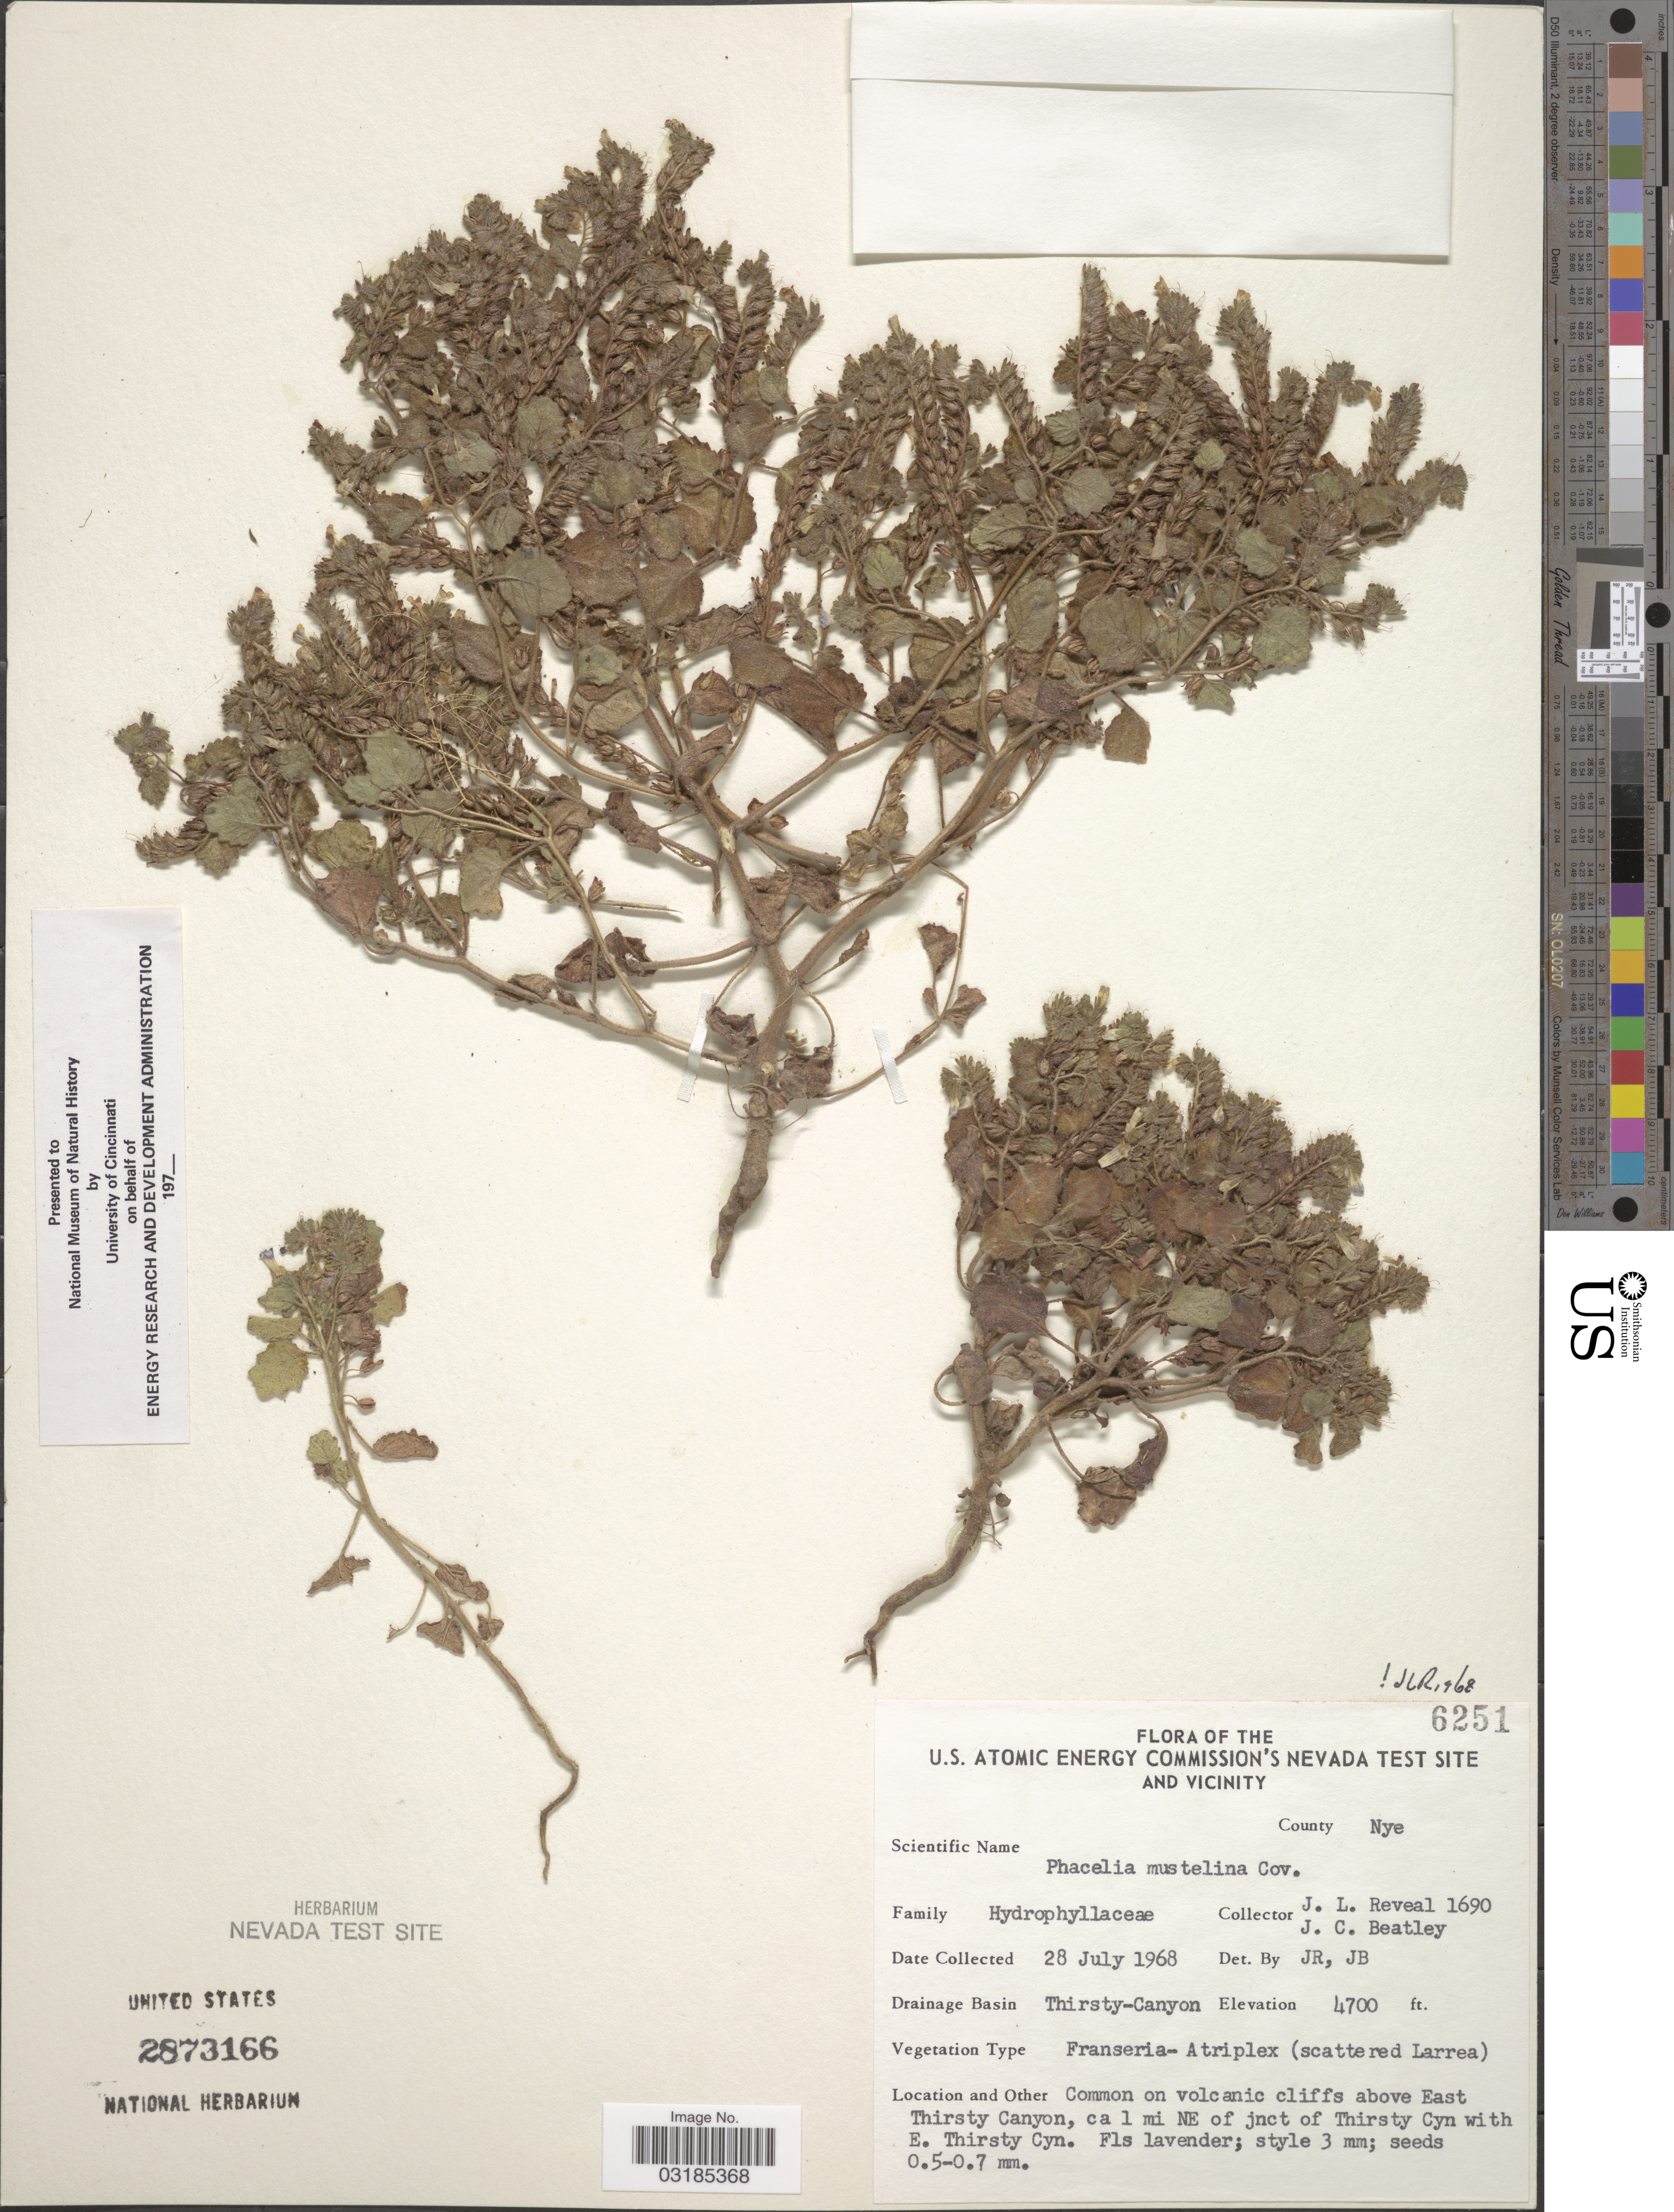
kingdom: Plantae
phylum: Tracheophyta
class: Magnoliopsida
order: Boraginales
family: Hydrophyllaceae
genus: Phacelia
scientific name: Phacelia mustelina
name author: Coville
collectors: J. L. Reveal & J. C. Beatley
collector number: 1690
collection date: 1968-07-28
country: United States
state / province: Nevada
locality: U.S. Atomic Energy Commission's Nevada Test Site and Vicinity. County Nye. Drainage Basin Thirsty-Canyon. East Thirsty Canyon, ca 1 mi NE of jnct of Thirsty Cyn with E. Thirsty Cyn.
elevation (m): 1433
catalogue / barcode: US 2873166